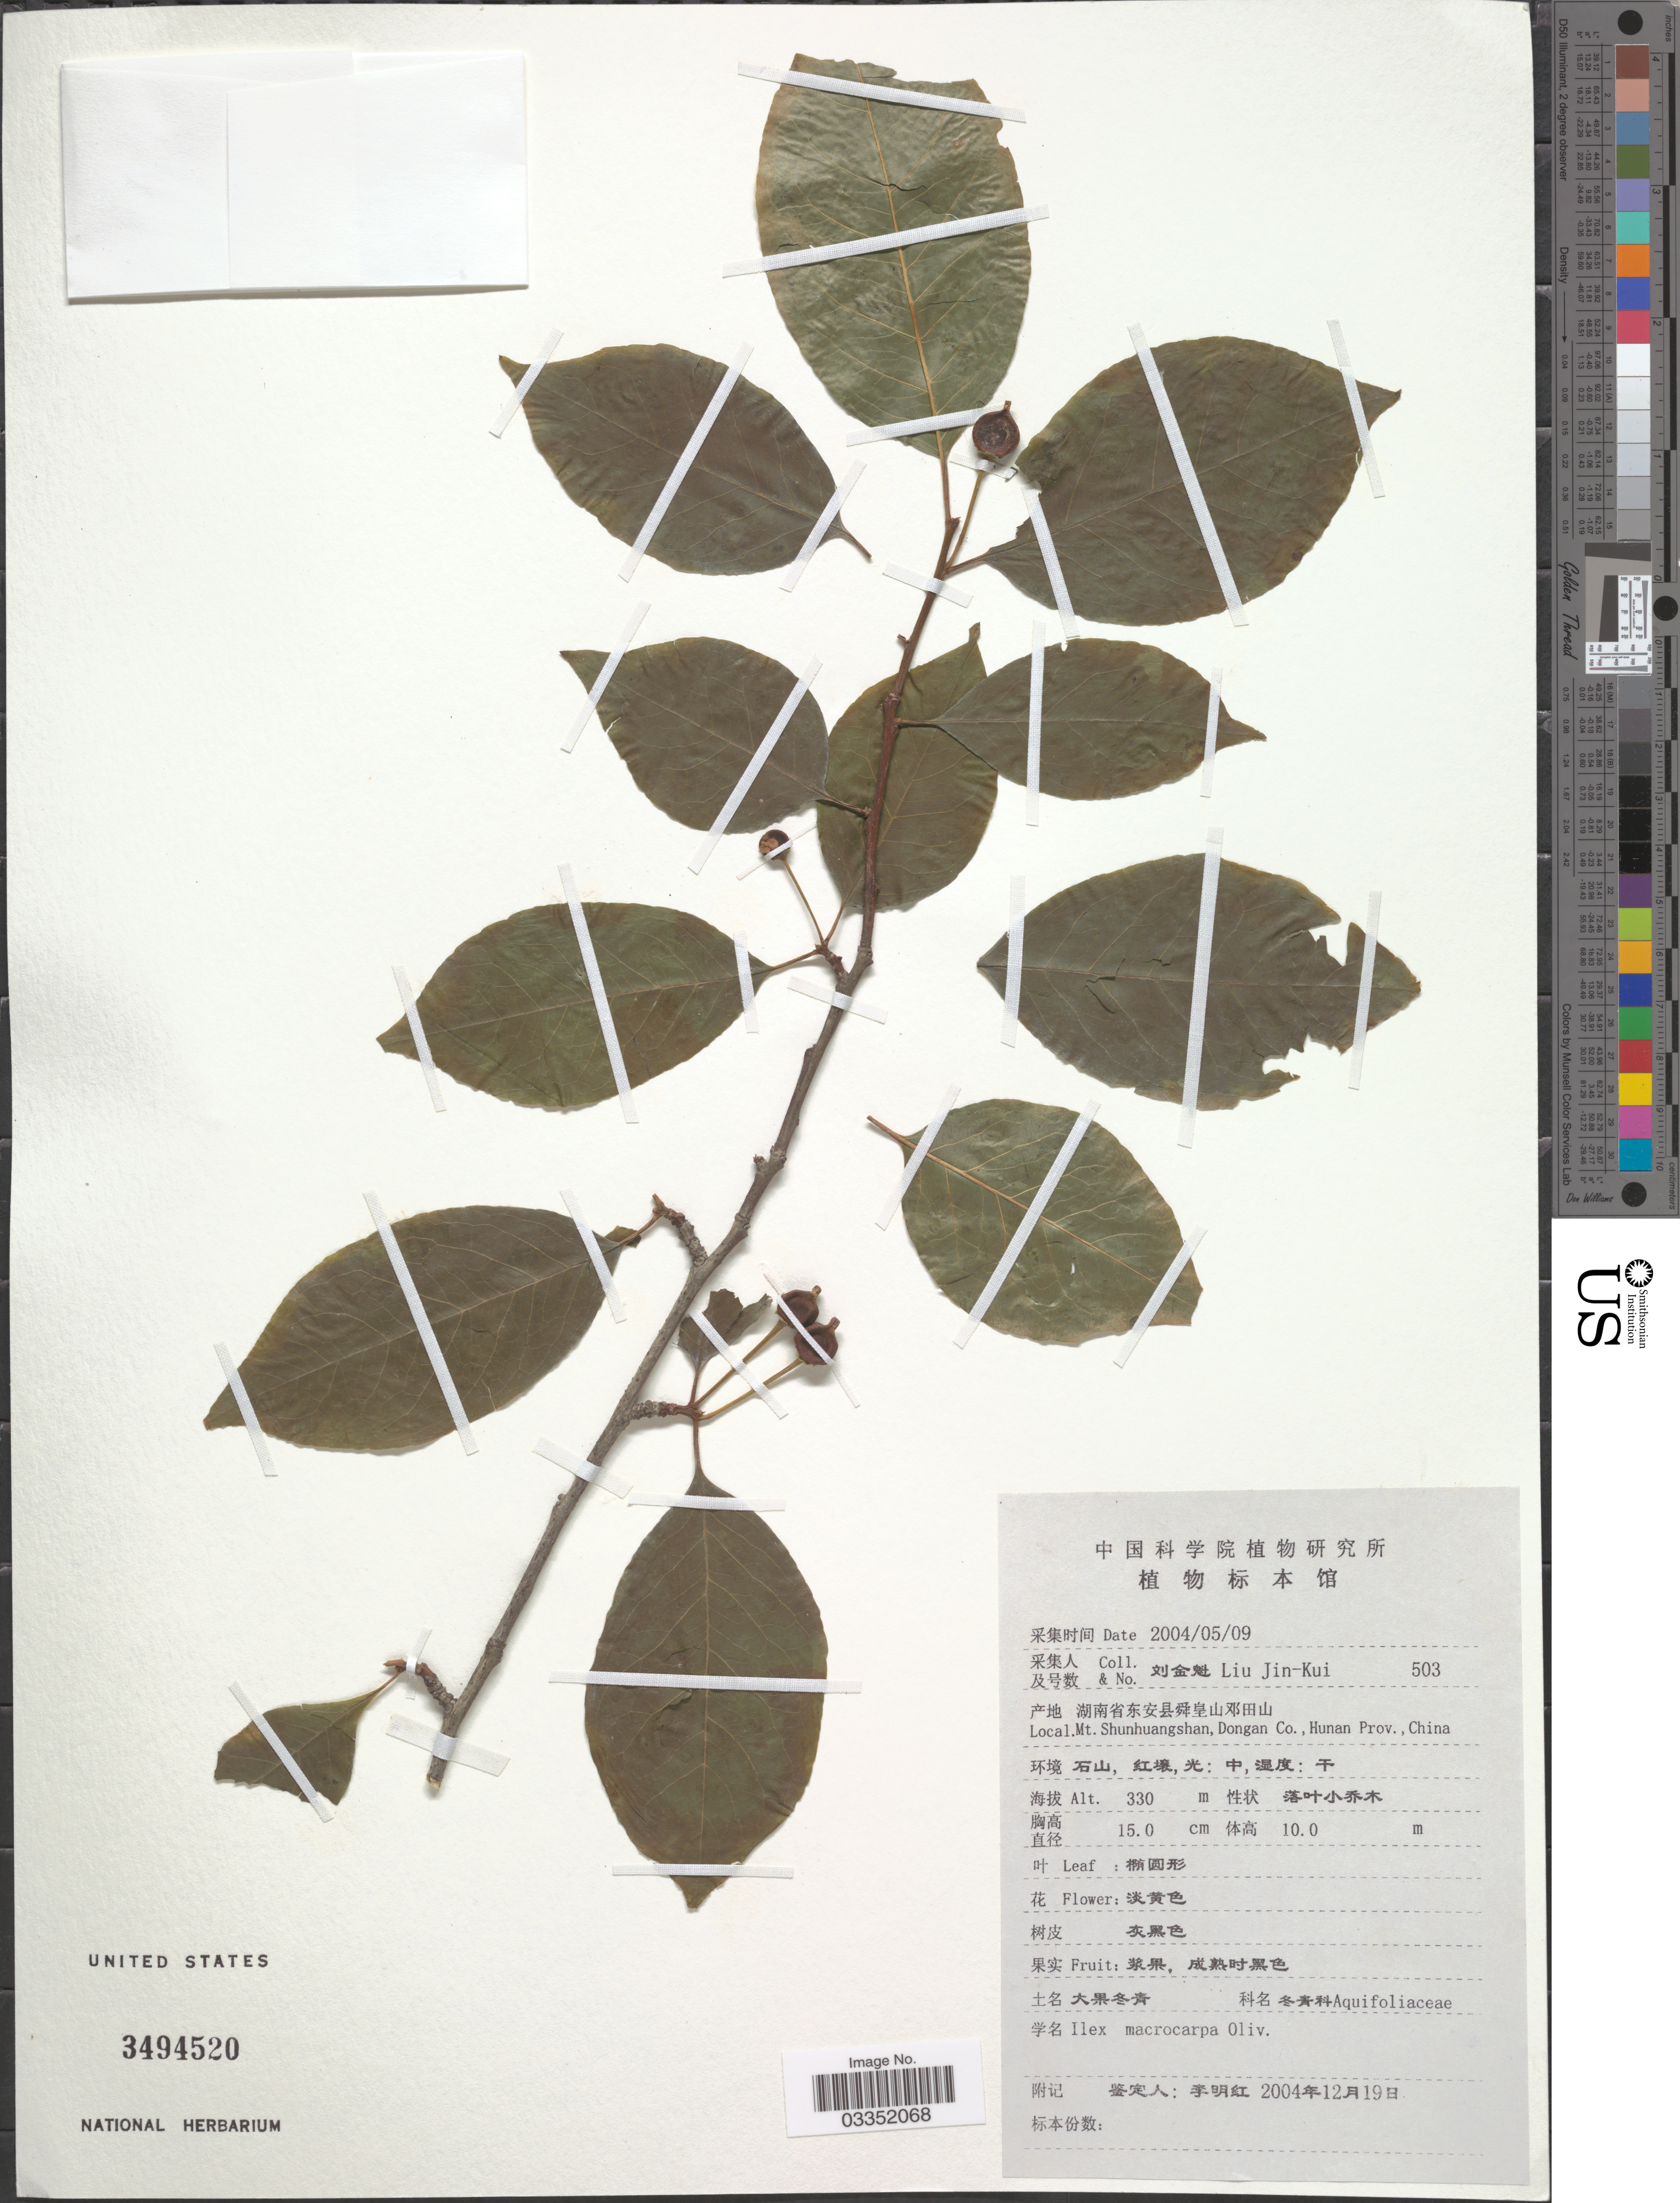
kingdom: Plantae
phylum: Tracheophyta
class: Magnoliopsida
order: Aquifoliales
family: Aquifoliaceae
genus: Ilex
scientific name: Ilex macrocarpa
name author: Oliv.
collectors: Liu Jin-Kui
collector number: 503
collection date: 2004-05-09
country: China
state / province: Hunan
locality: Mt. Shunhuangshan, Dongan Co.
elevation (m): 330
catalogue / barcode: US 3494520